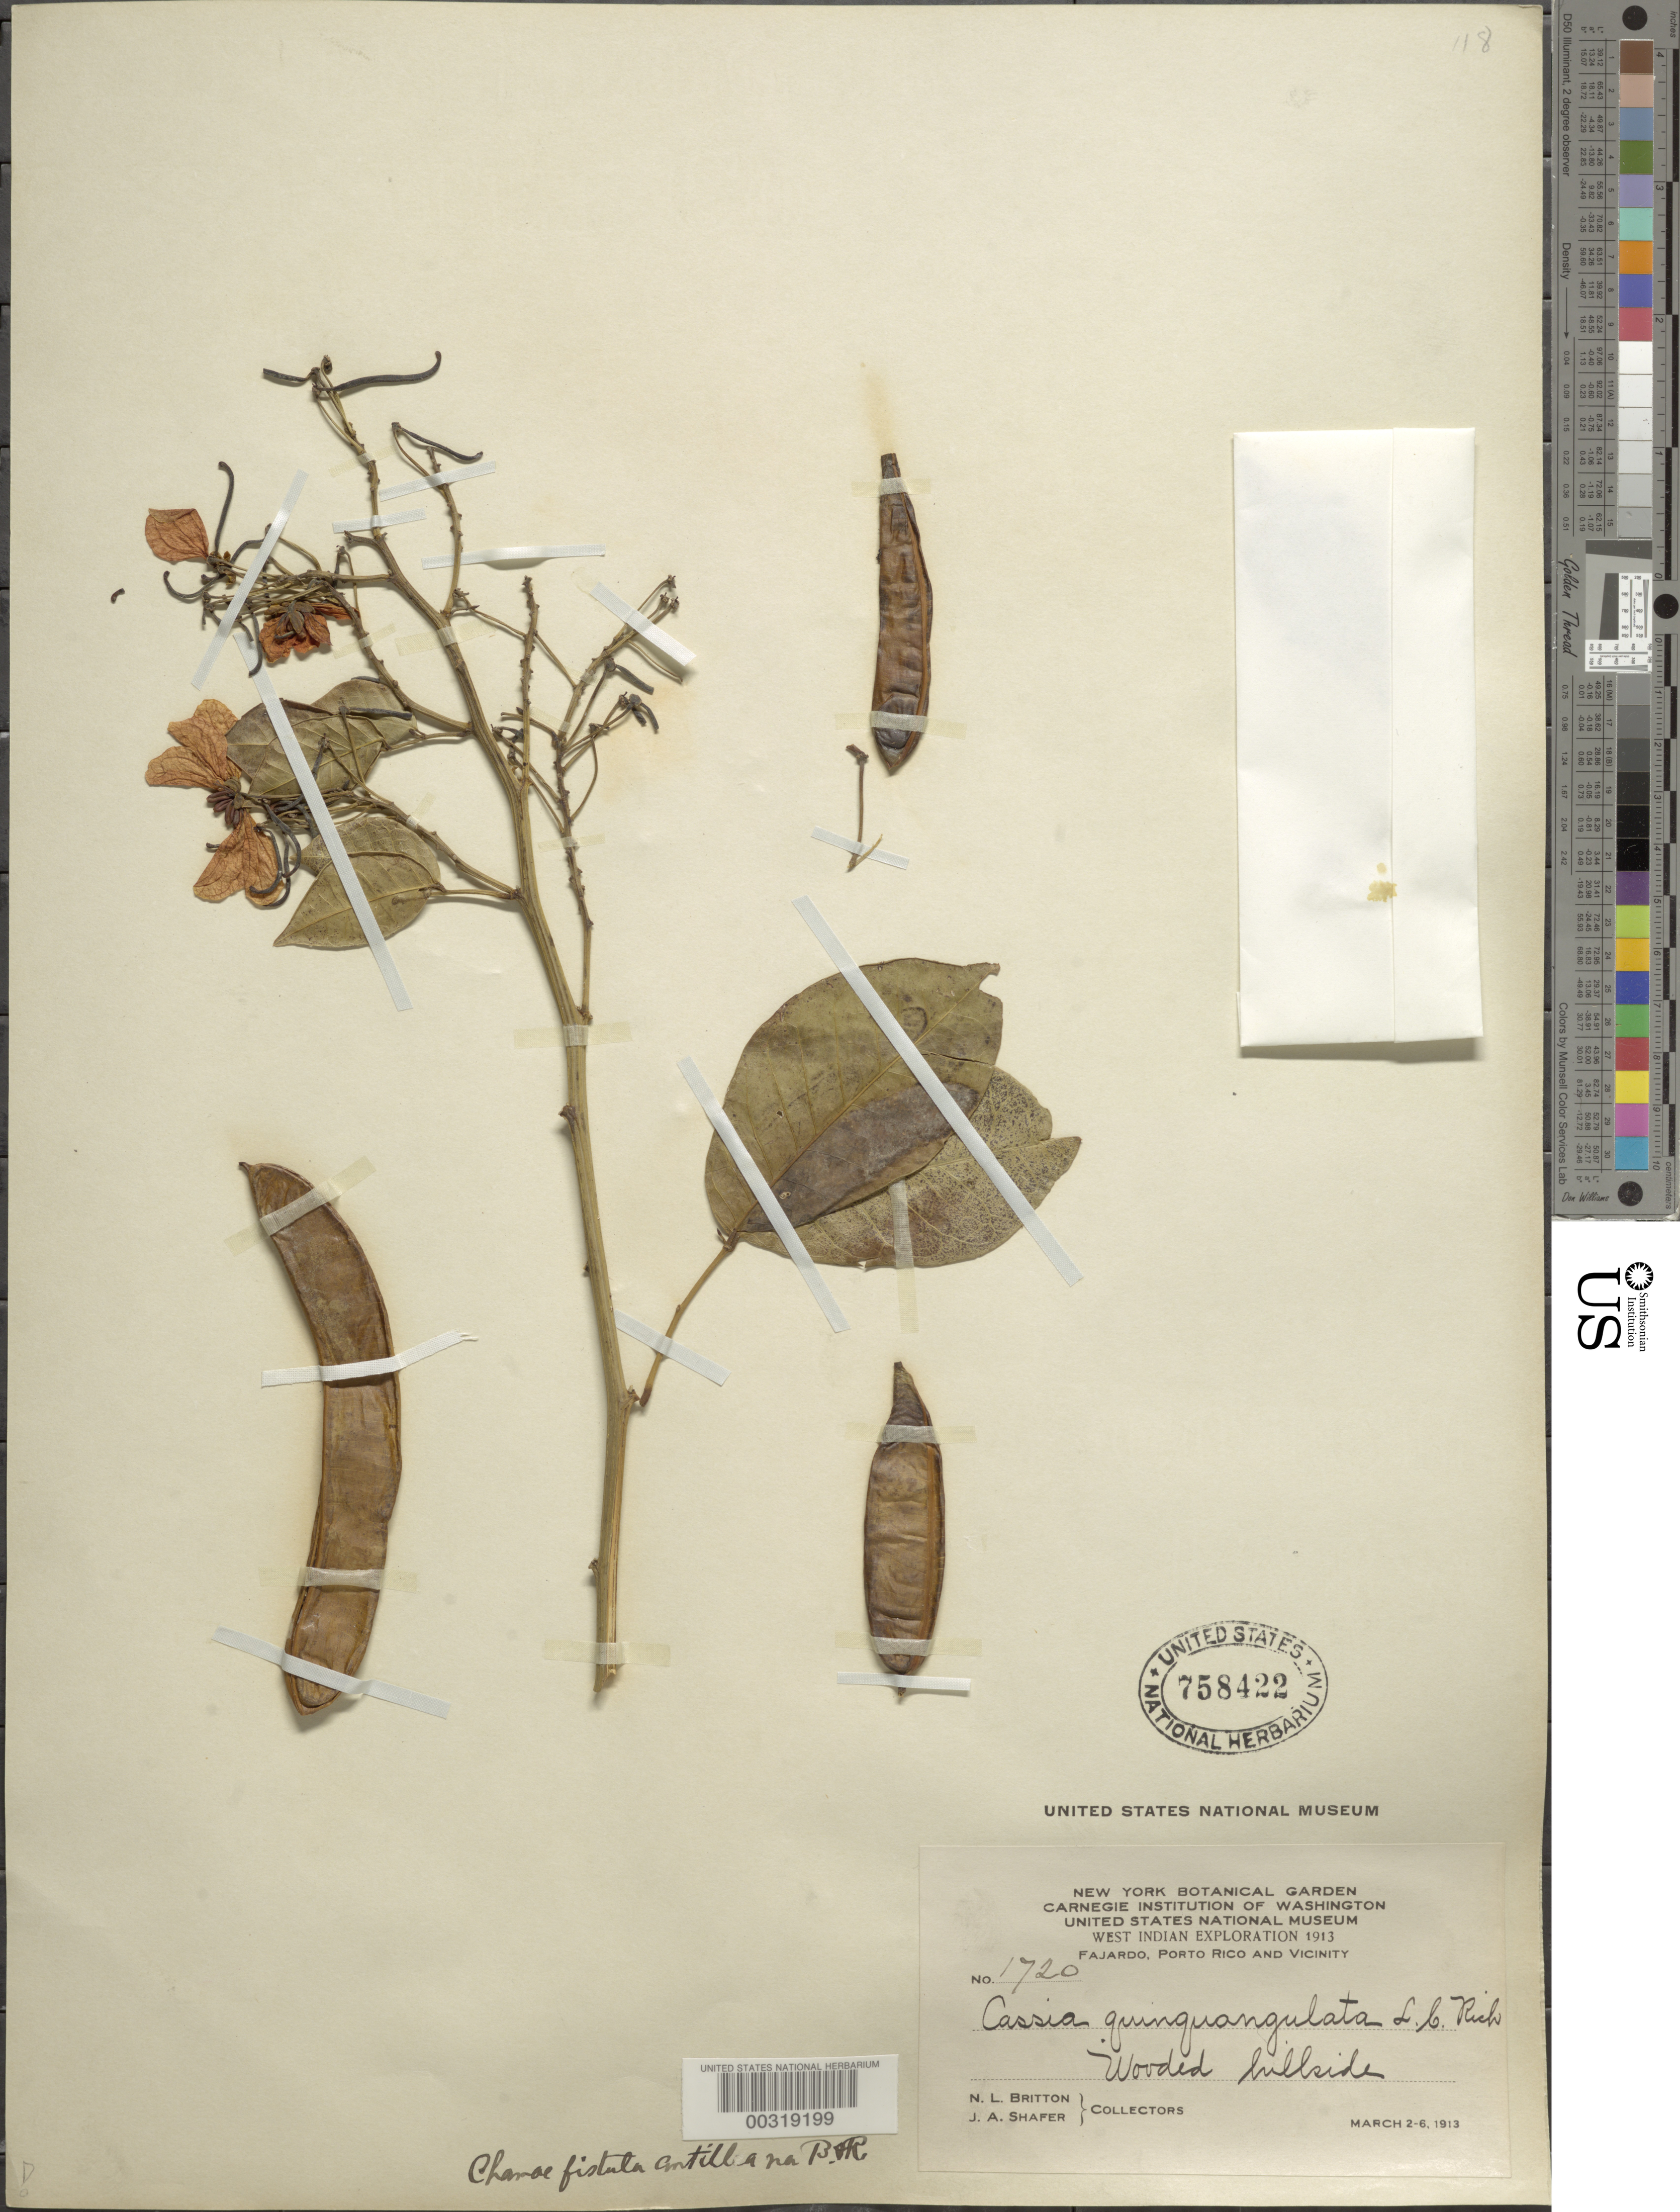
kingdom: Plantae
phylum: Tracheophyta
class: Magnoliopsida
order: Fabales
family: Fabaceae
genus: Cassia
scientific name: Cassia fistula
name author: L.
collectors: N. Britton & J. A. Shafer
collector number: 1720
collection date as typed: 02 Mar 1913 to 06 Mar 1913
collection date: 1913-03-02/1913-03-06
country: Puerto Rico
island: Greater Antilles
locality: Fajardo and vicinity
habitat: Wooded hillside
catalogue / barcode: US 758422